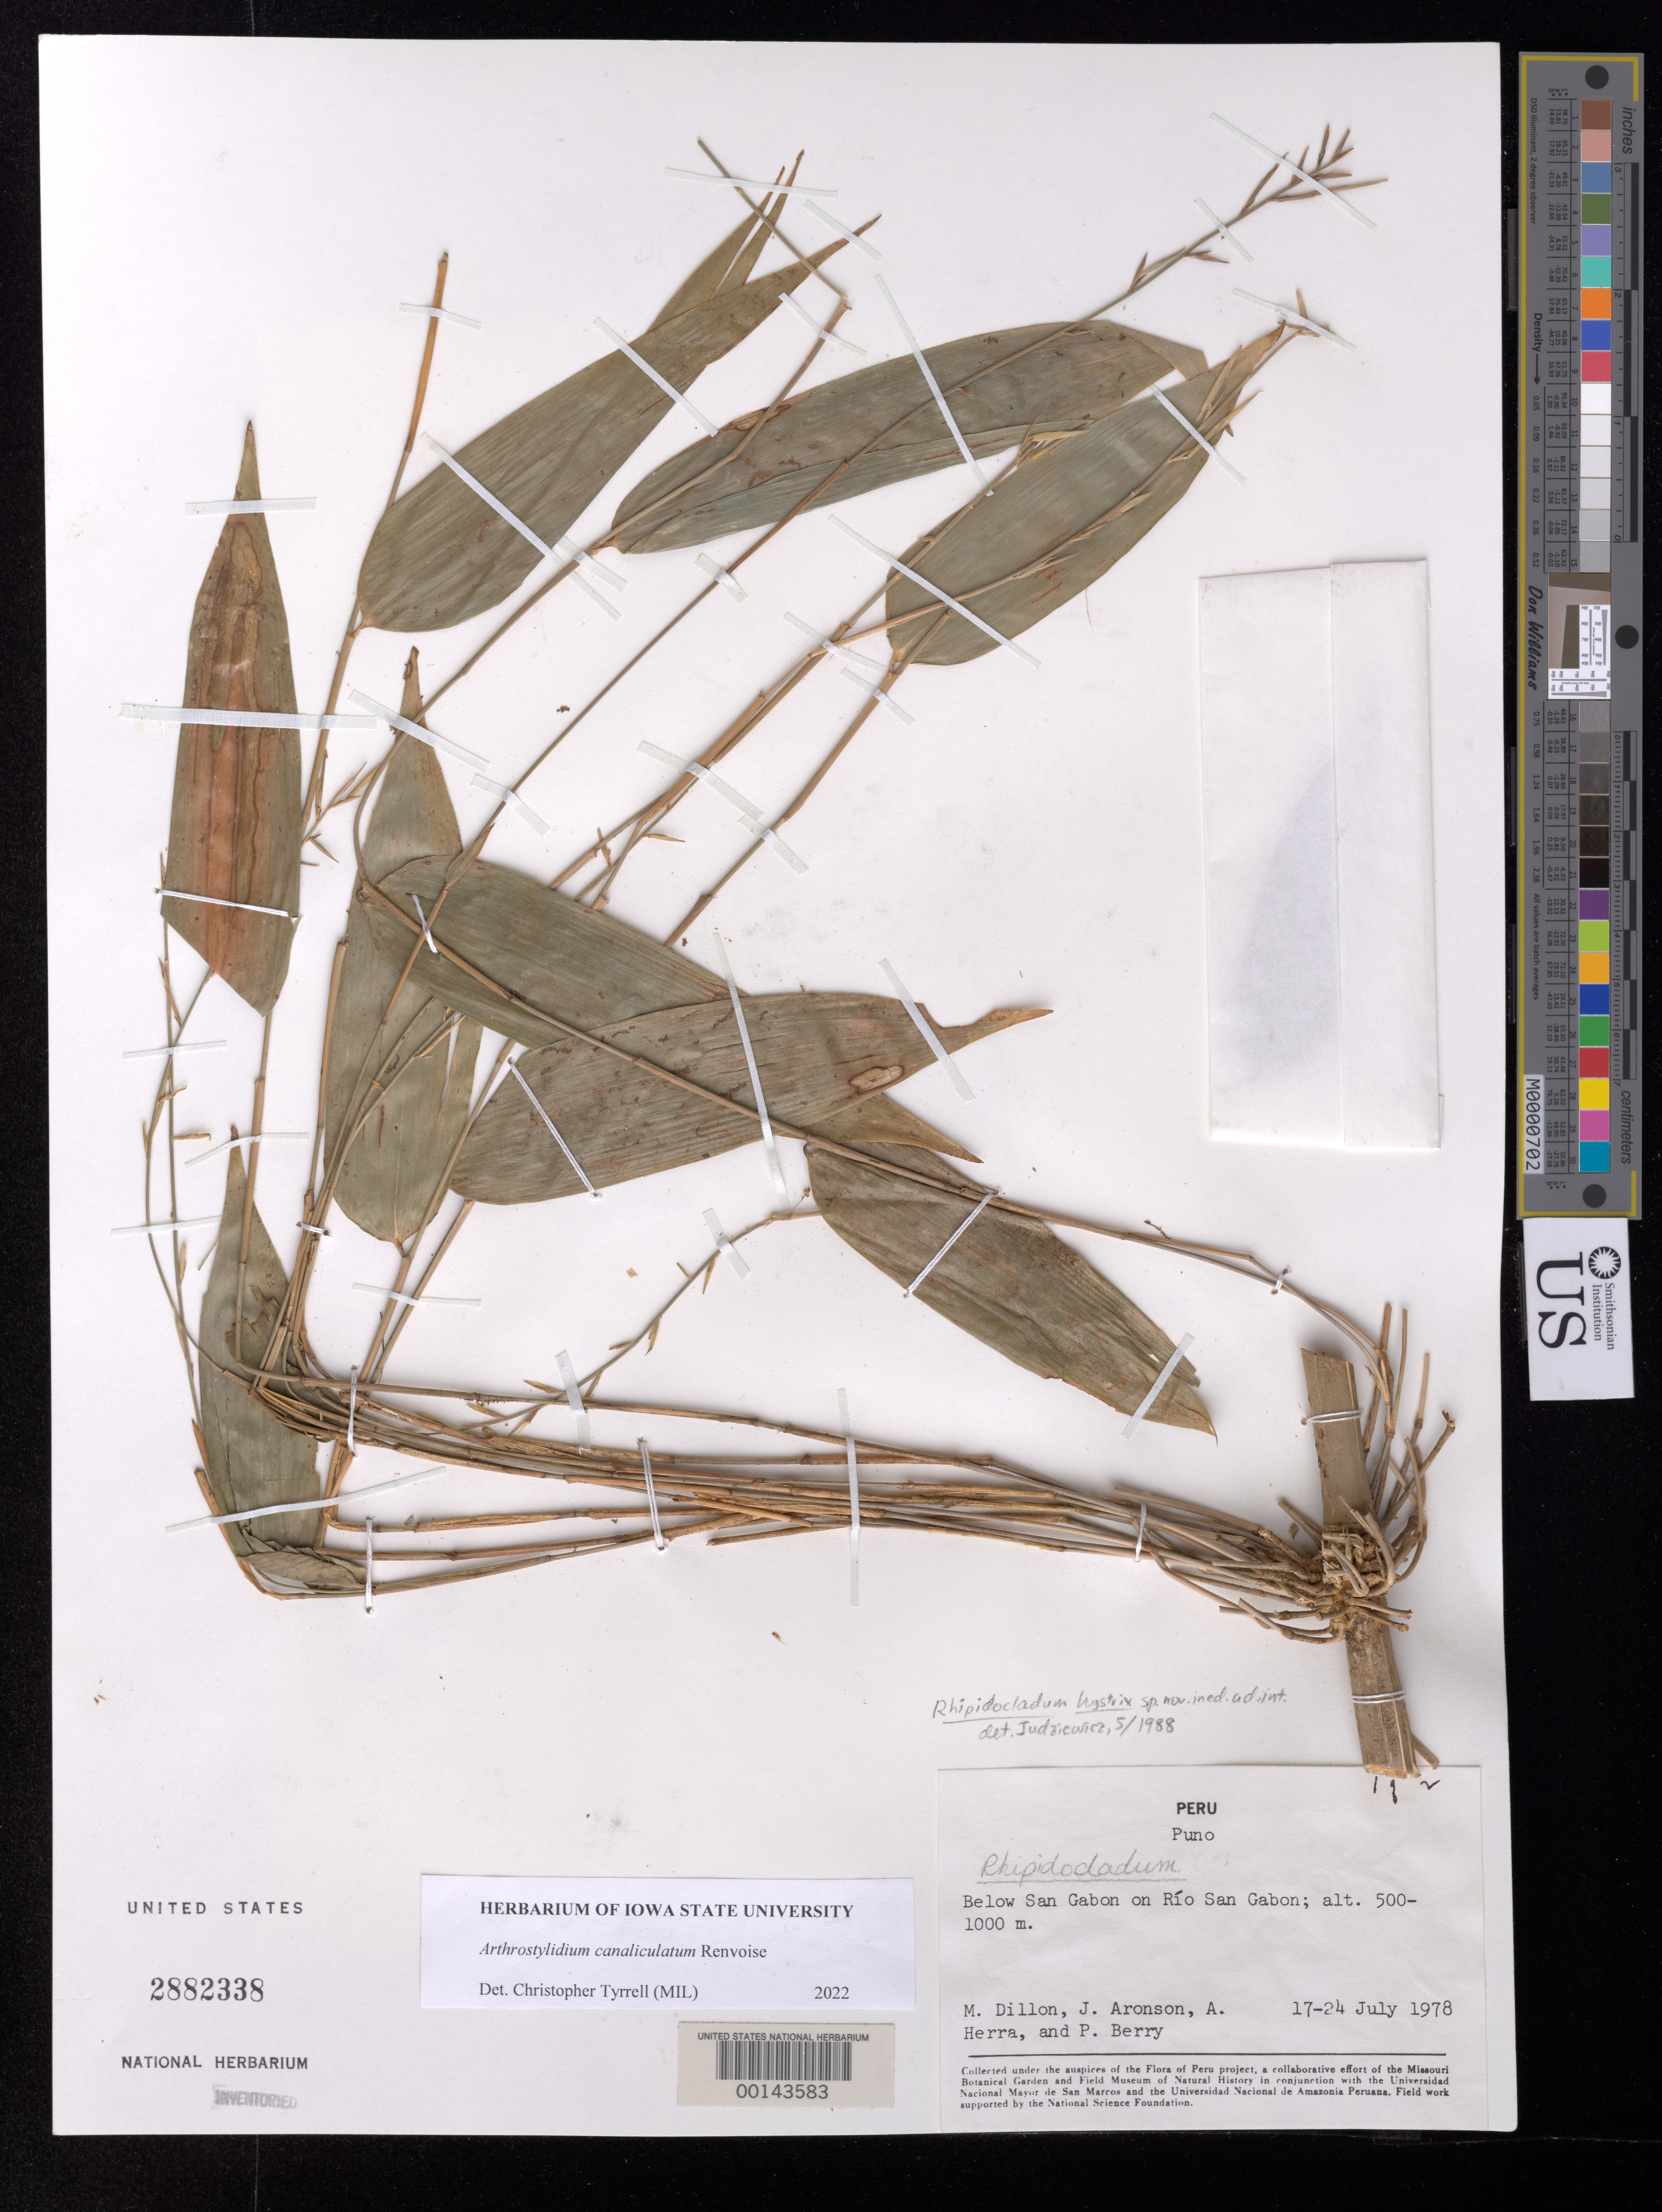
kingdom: Plantae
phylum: Tracheophyta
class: Liliopsida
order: Poales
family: Poaceae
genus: Arthrostylidium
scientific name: Arthrostylidium canaliculatum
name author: Renvoize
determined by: Tyrrell, Christopher D., (MIL), Milwaukee Public Museum (UNITED STATES)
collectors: M. O. Dillon, J. Aronson, A. Herrera & P. E. Berry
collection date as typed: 17 Jul 1978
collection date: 1978-07-17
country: Peru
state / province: Puno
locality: Below san gabon on rio san gabon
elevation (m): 500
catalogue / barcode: US 2882338